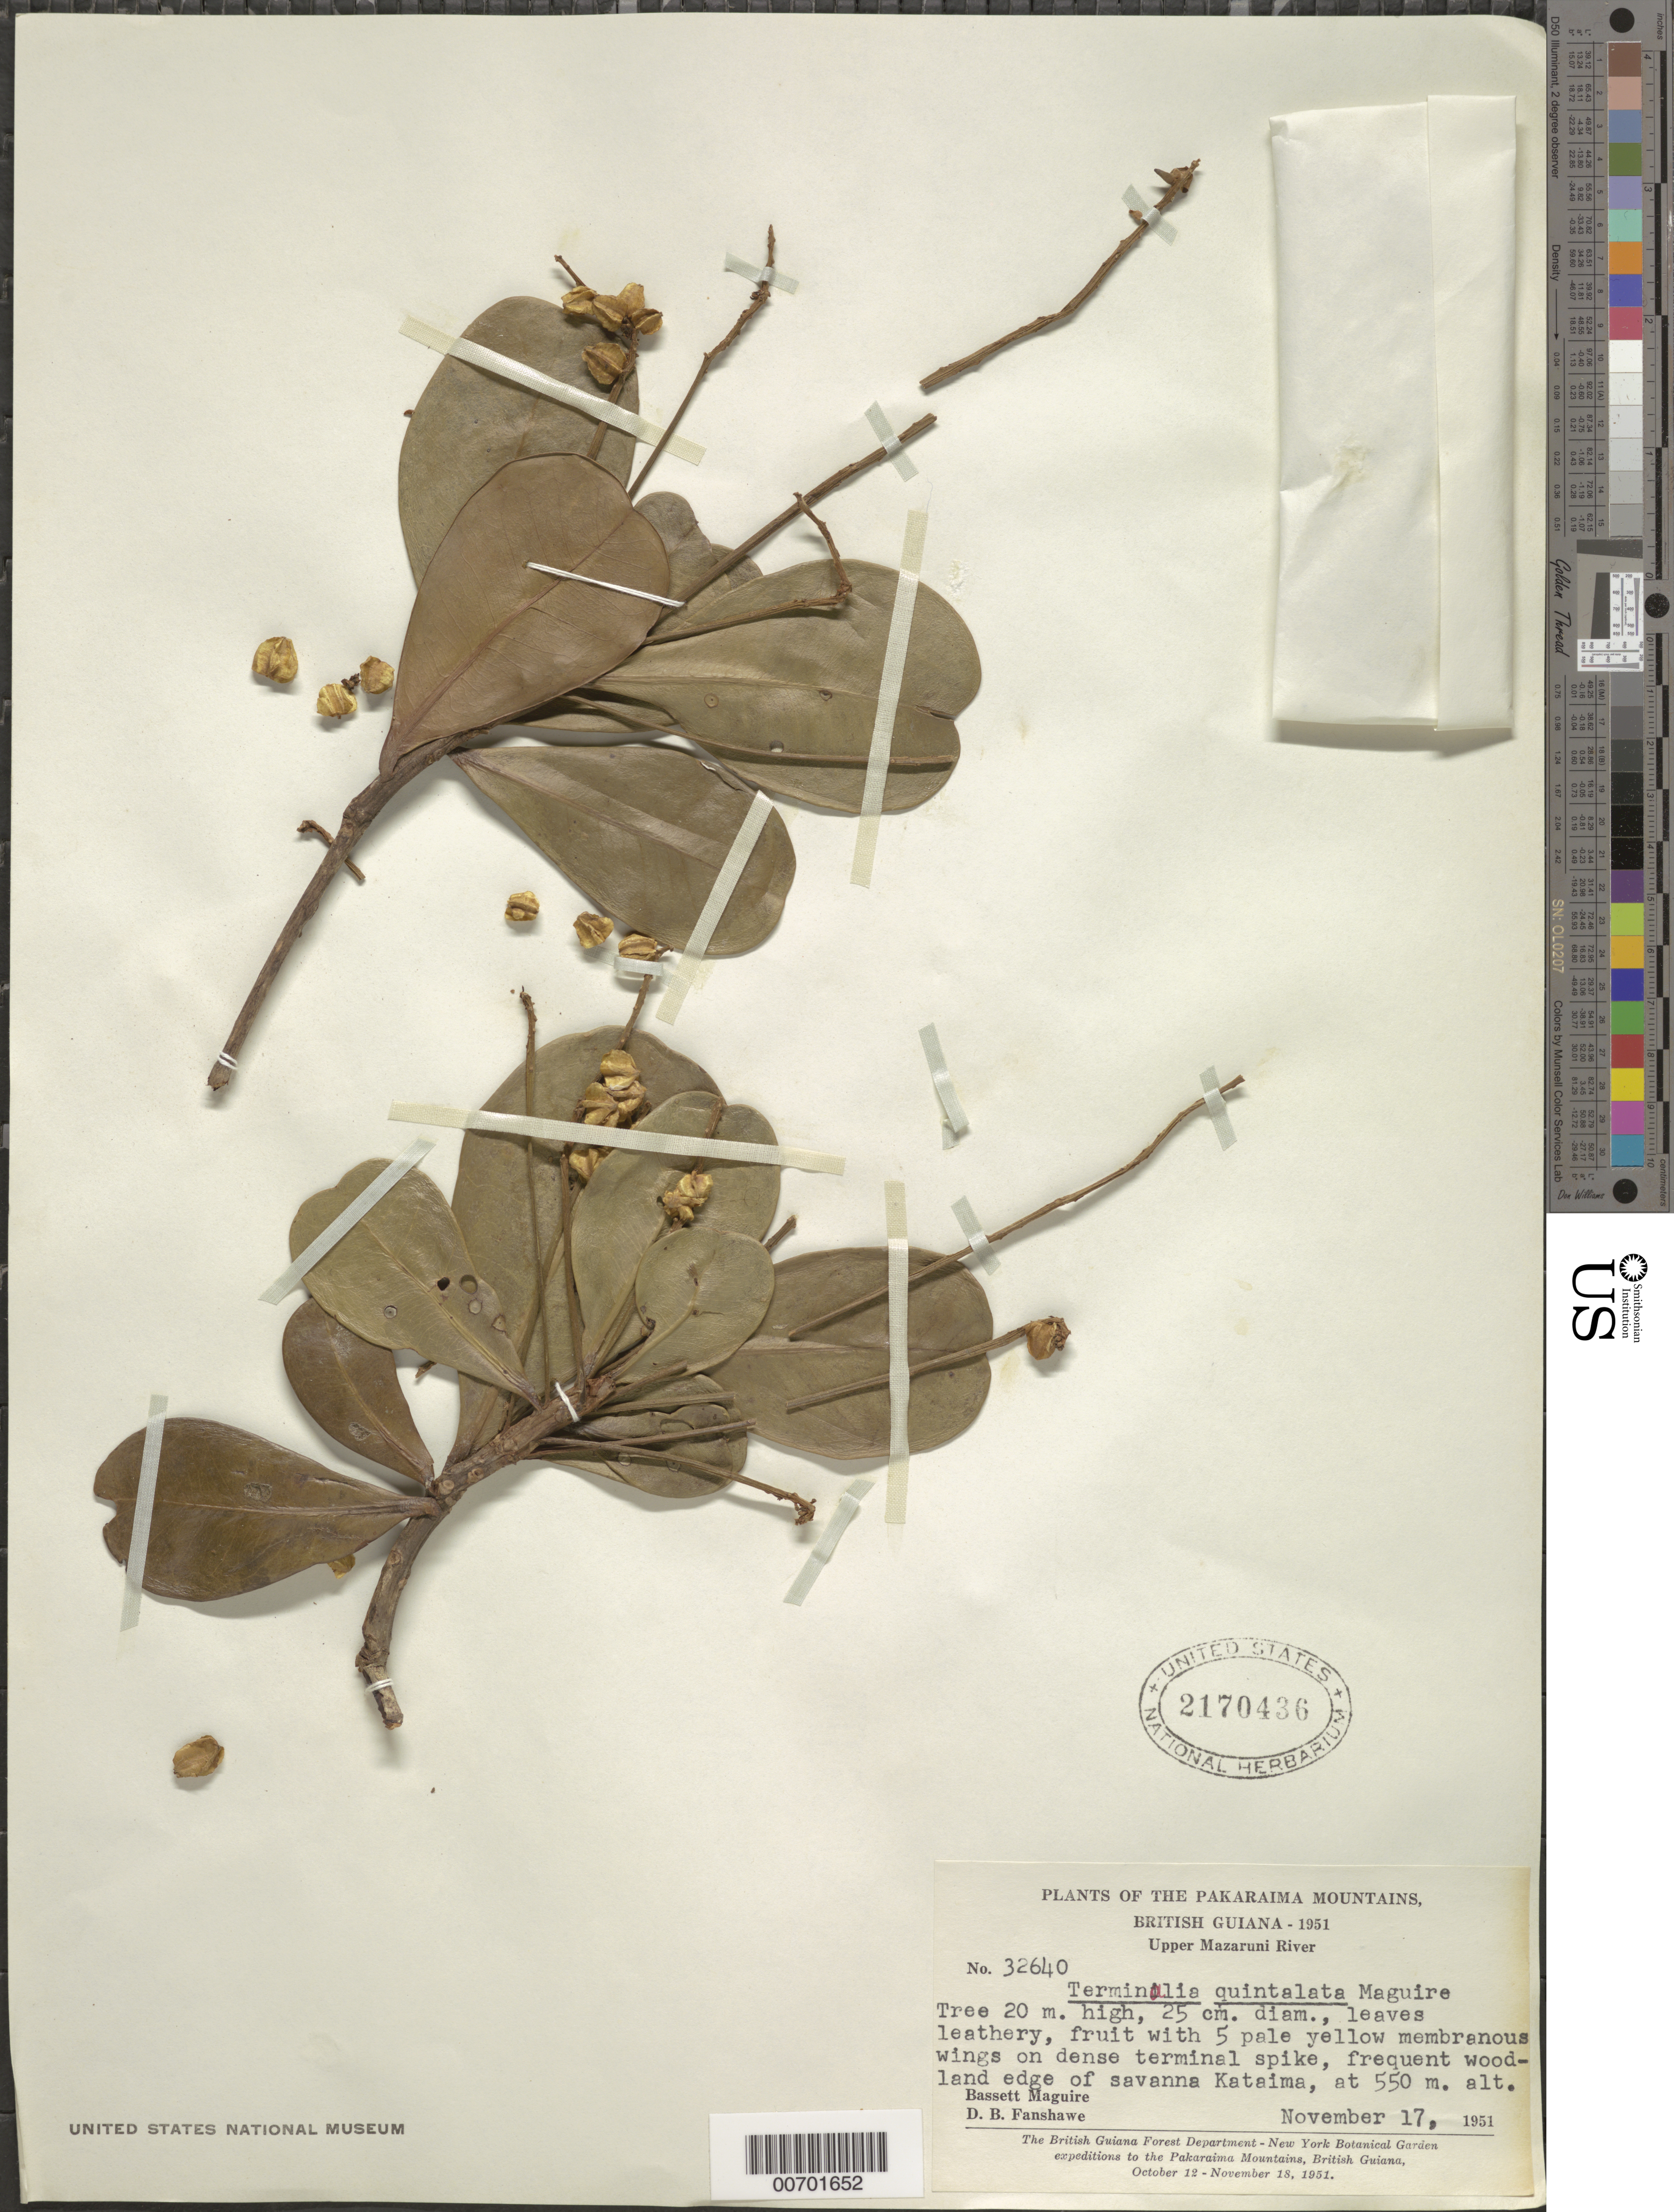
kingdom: Plantae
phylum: Tracheophyta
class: Magnoliopsida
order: Myrtales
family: Combretaceae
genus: Terminalia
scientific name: Terminalia quintalata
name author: Maguire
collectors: B. Maguire & D. B. Fanshawe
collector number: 32640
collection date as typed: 17-Nov-51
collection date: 1951-11-17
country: Guyana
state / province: Cuyuni-Mazaruni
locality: Kataima, upper Mazaruni River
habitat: Woodland edge of savanna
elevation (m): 550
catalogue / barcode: US 2170436